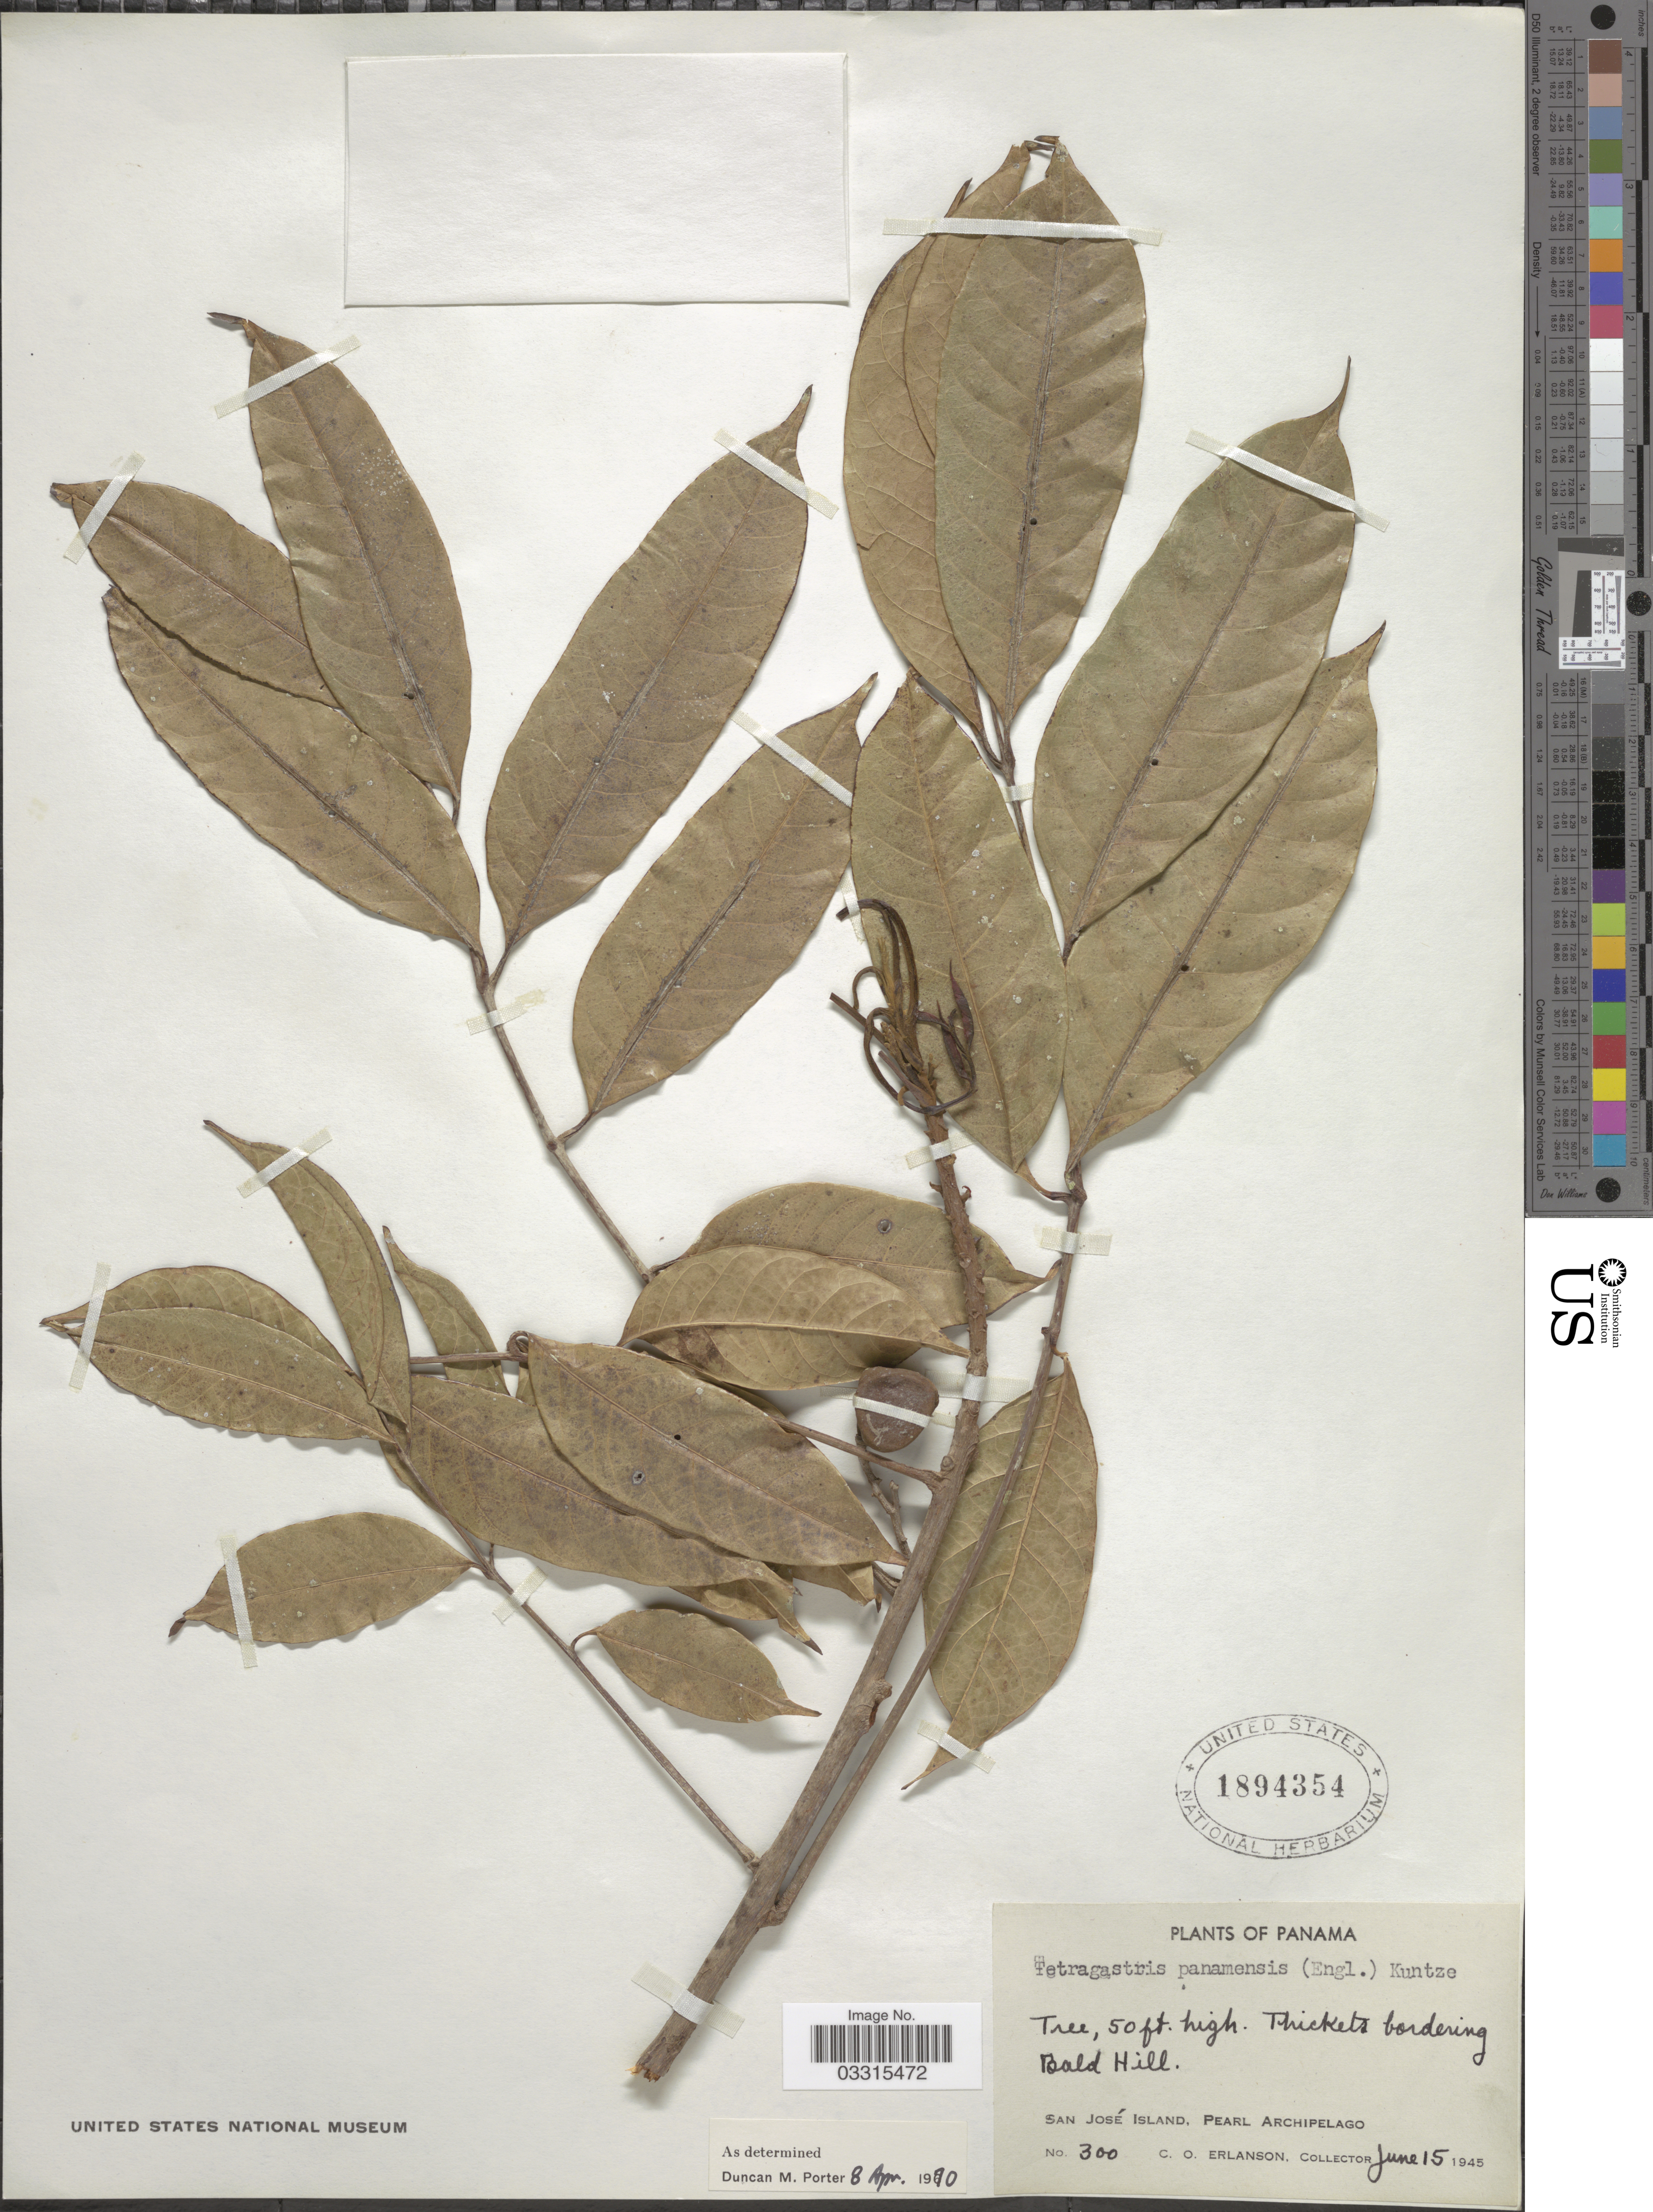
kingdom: Plantae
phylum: Tracheophyta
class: Magnoliopsida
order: Sapindales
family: Burseraceae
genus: Protium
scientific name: Protium stevensonii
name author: (Standl.) Daly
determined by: Daly, Douglas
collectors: C. O. Erlanson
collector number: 300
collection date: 1945-06-15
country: Panama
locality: Bald Hill. San José Island, Pearl Archipelago.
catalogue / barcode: US 1894354